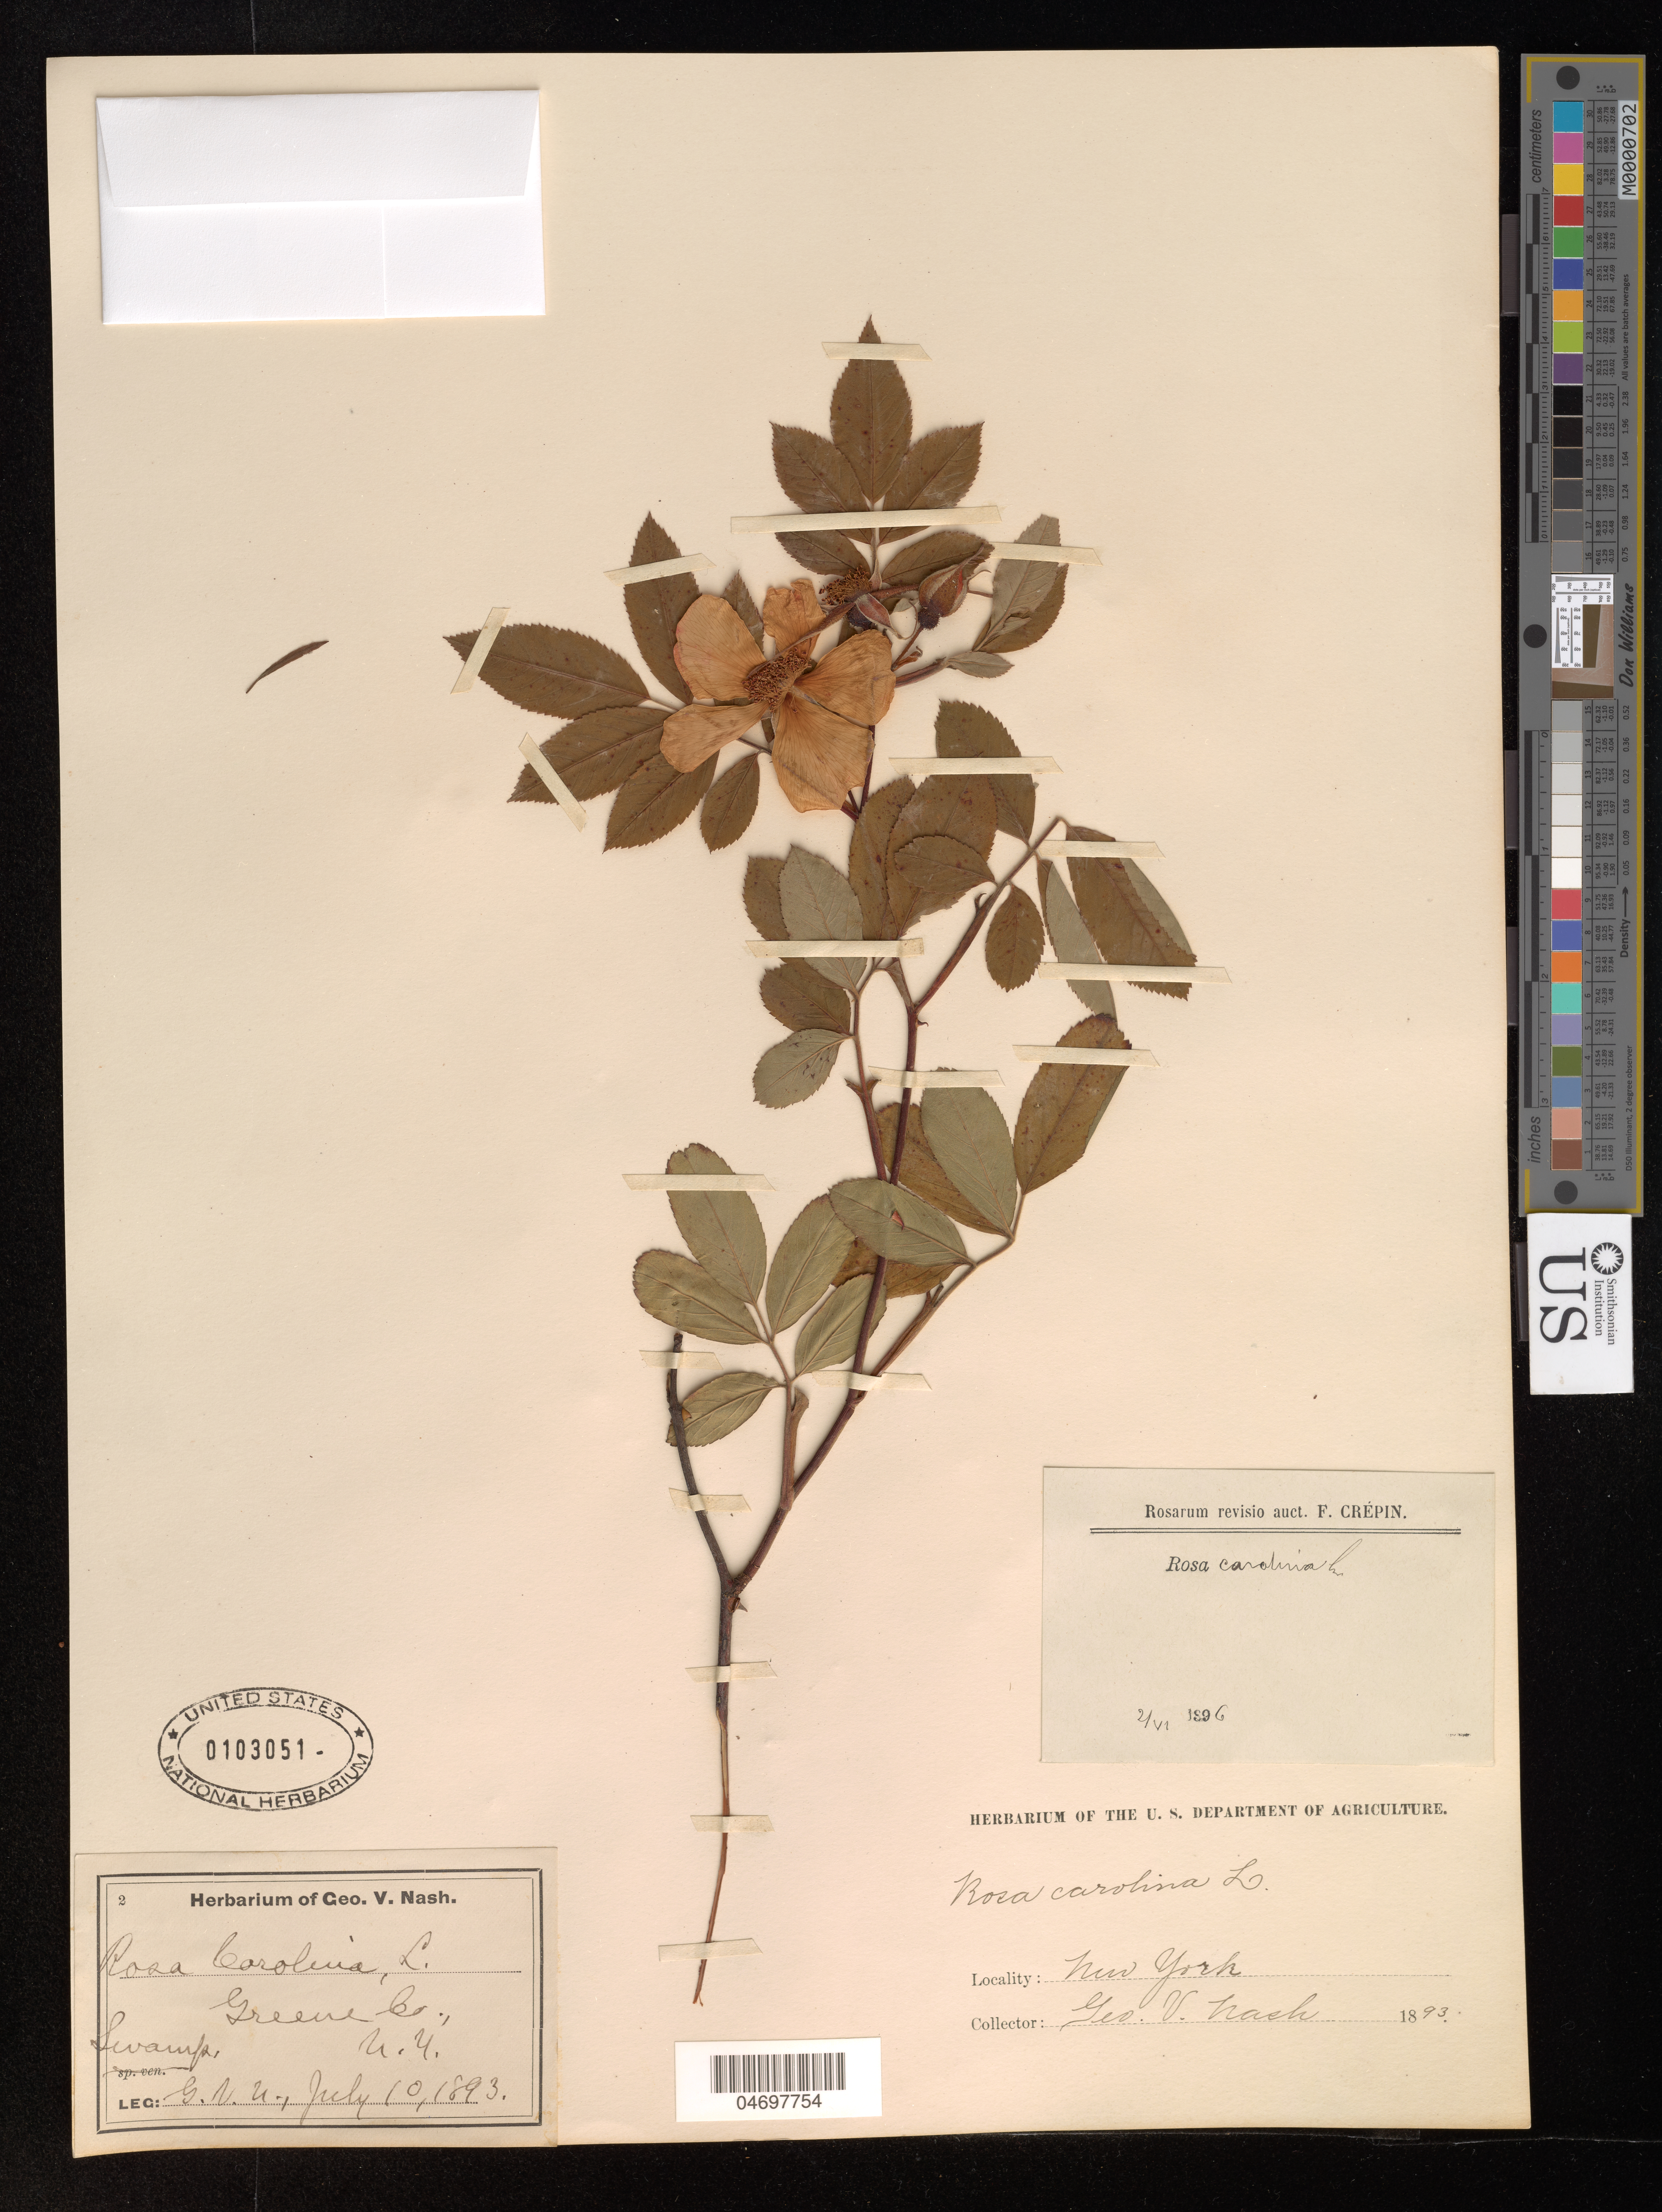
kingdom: Plantae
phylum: Tracheophyta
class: Magnoliopsida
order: Rosales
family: Rosaceae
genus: Rosa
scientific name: Rosa carolina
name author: L.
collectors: G. V. Nash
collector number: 2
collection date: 1893-07-10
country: United States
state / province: New York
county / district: Greene County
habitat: swamp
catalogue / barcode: US 103051